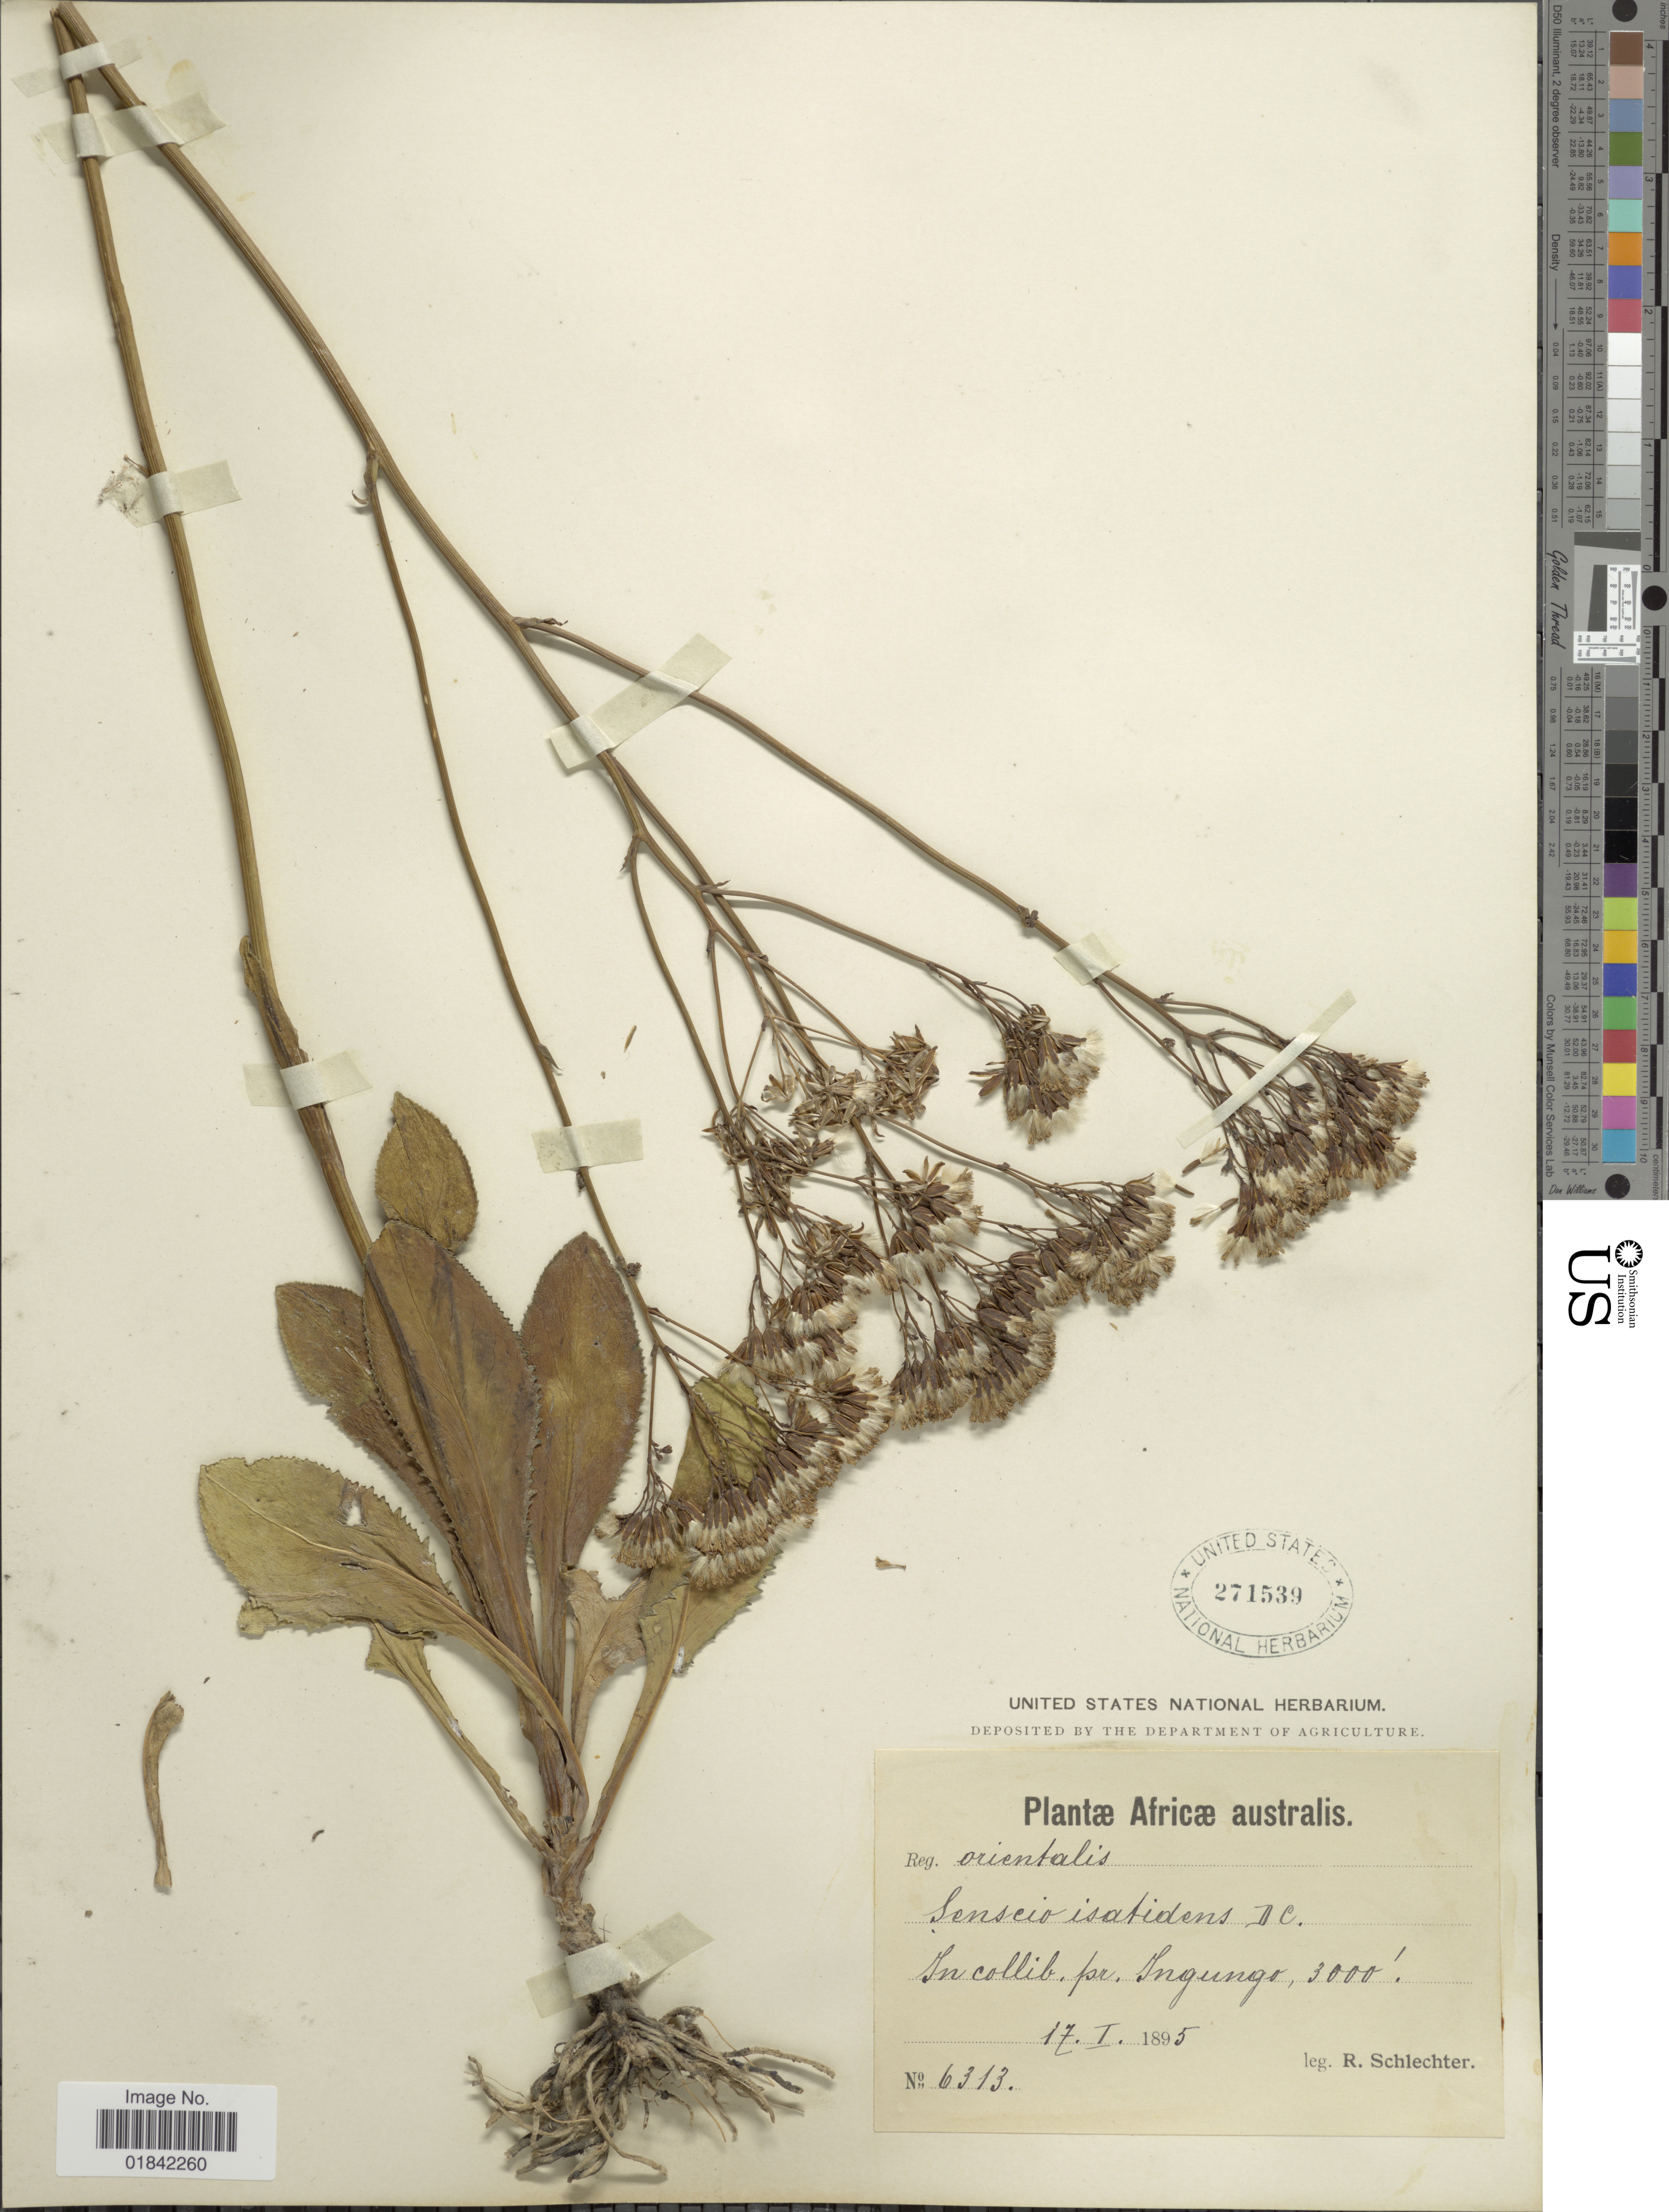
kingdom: Plantae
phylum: Tracheophyta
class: Magnoliopsida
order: Asterales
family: Asteraceae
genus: Senecio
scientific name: Senecio isatideus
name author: DC.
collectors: F. R. R. Schlechter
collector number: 6313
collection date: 1895-01-17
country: South Africa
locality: Africae australis, in collib. pr. Ingungo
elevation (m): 914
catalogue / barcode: US 271539